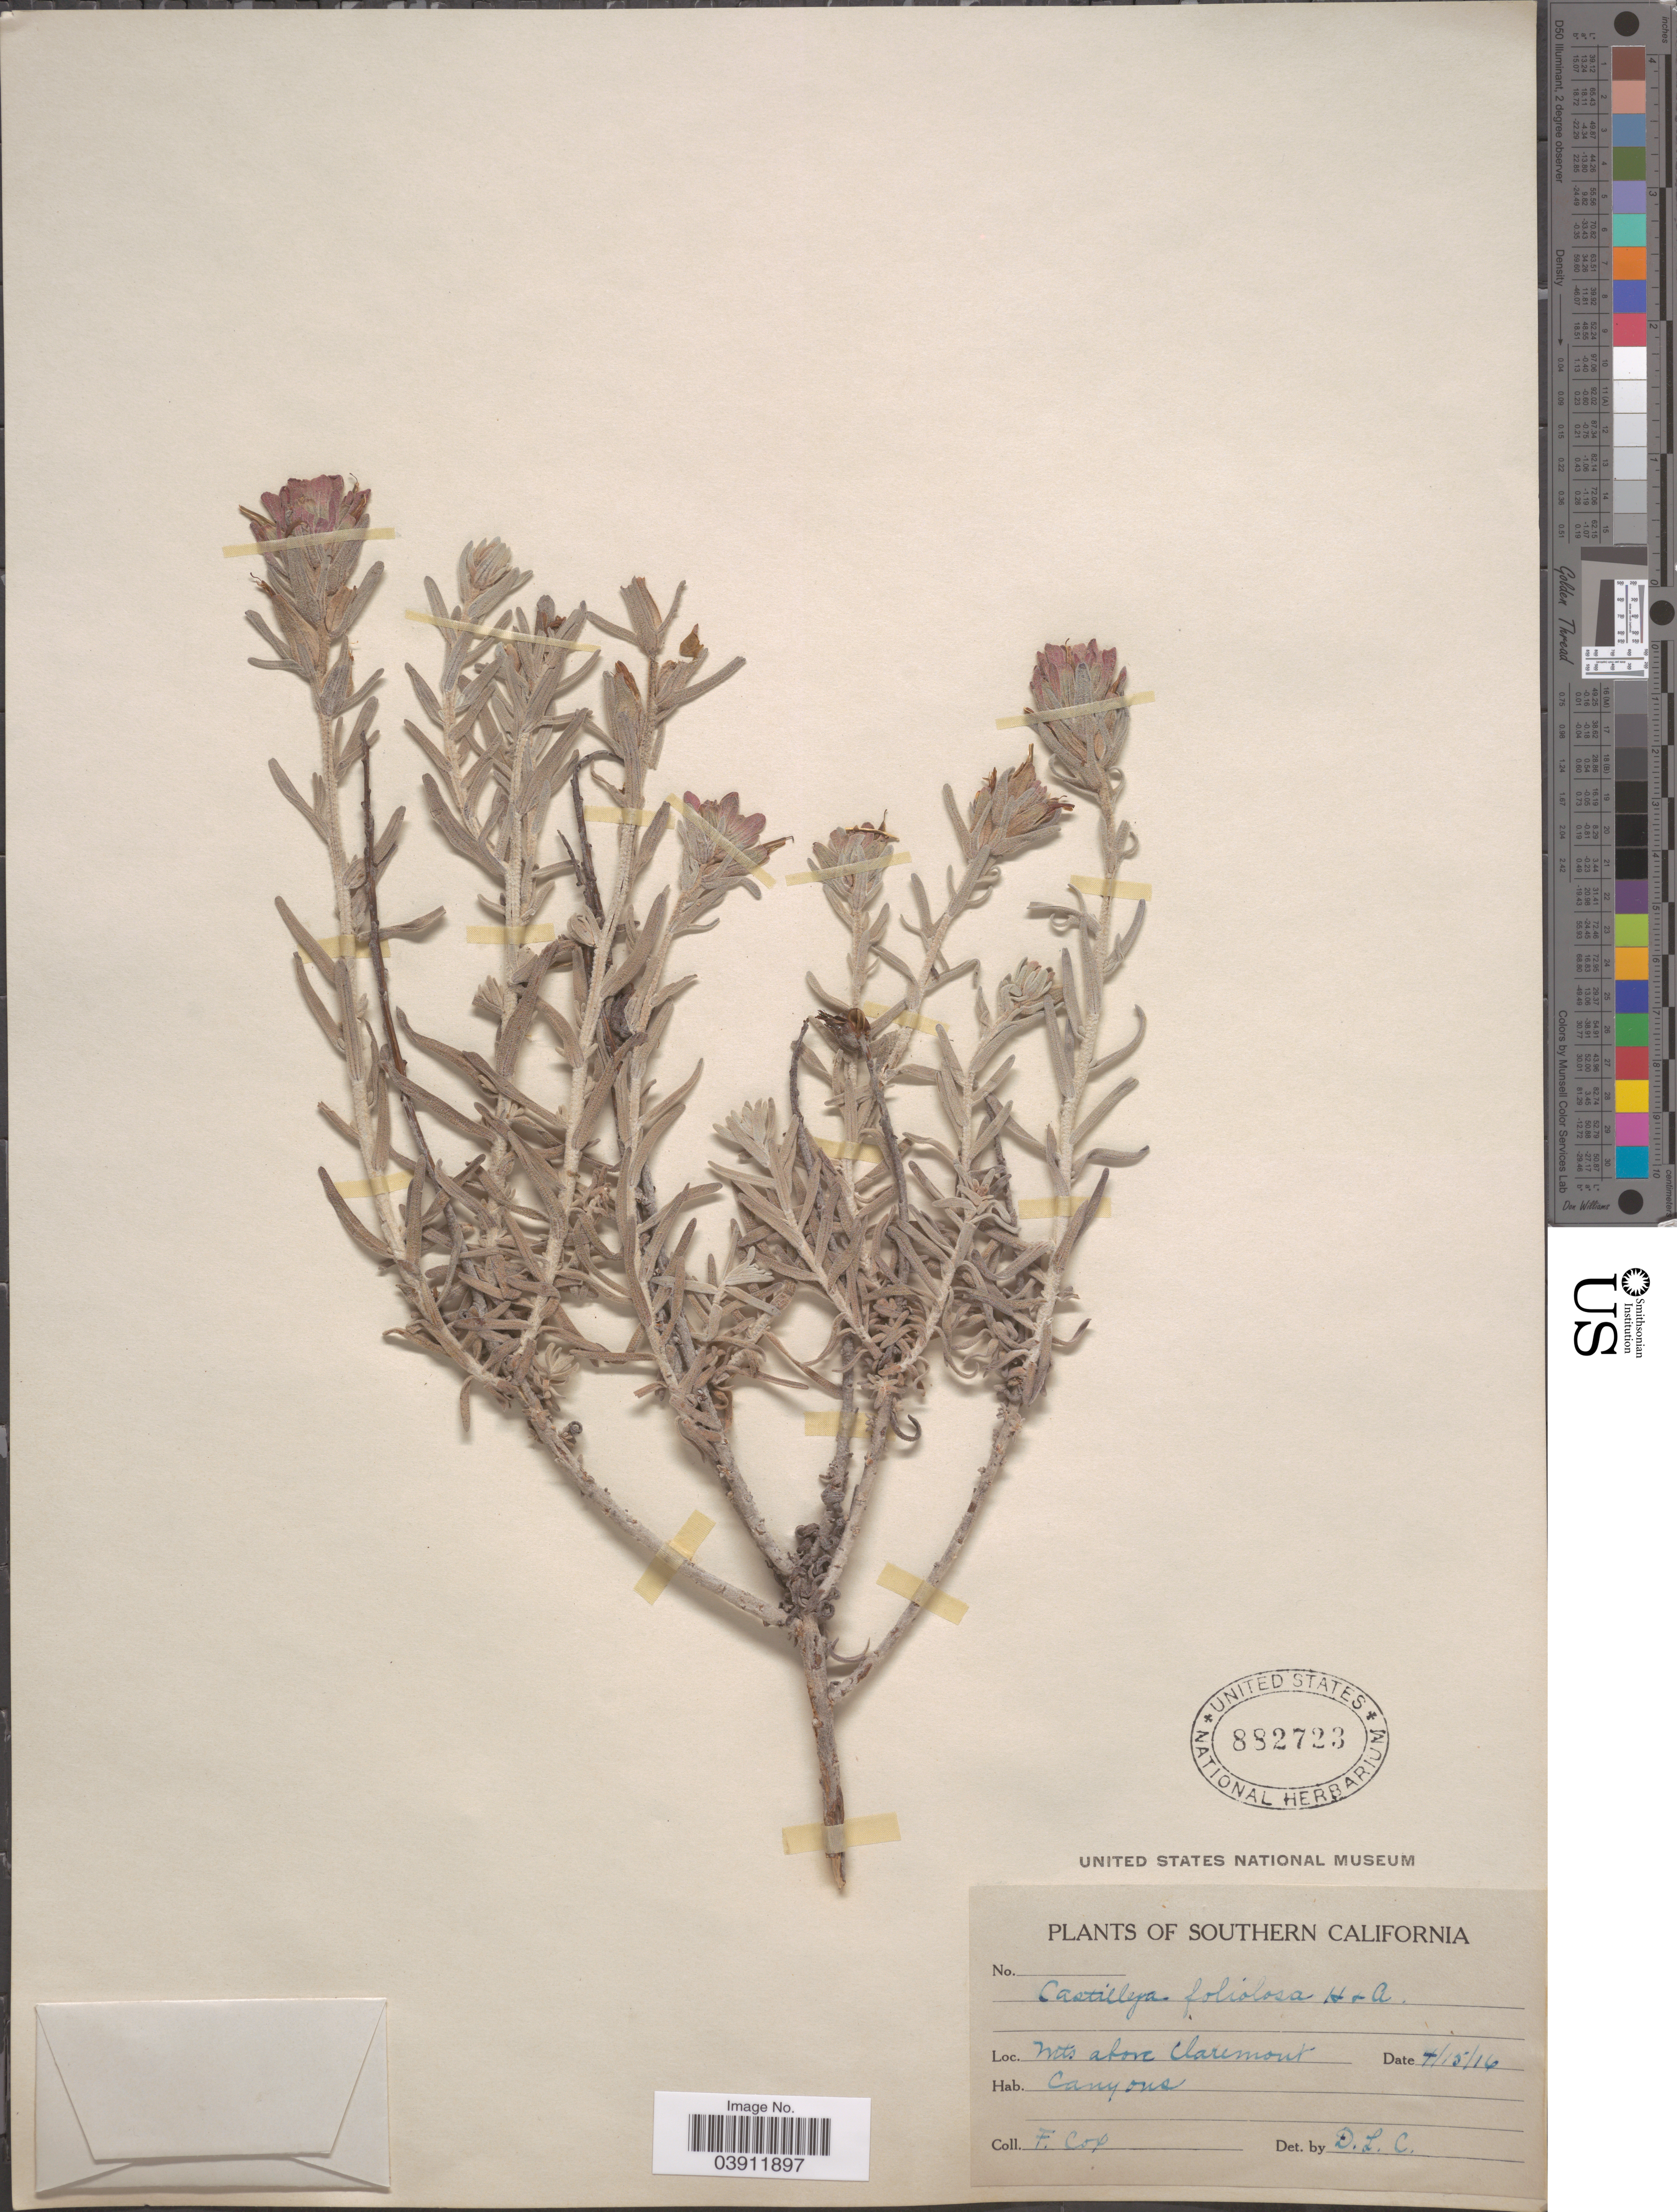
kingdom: Plantae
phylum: Tracheophyta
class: Magnoliopsida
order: Lamiales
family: Orobanchaceae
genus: Castilleja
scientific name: Castilleja foliolosa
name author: Hook. f.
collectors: F. Cox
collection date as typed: Transcribed d/m/y: 15/4/16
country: United States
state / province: California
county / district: Los Angeles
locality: Southern California. Mts. above Claremont.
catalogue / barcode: US 882723